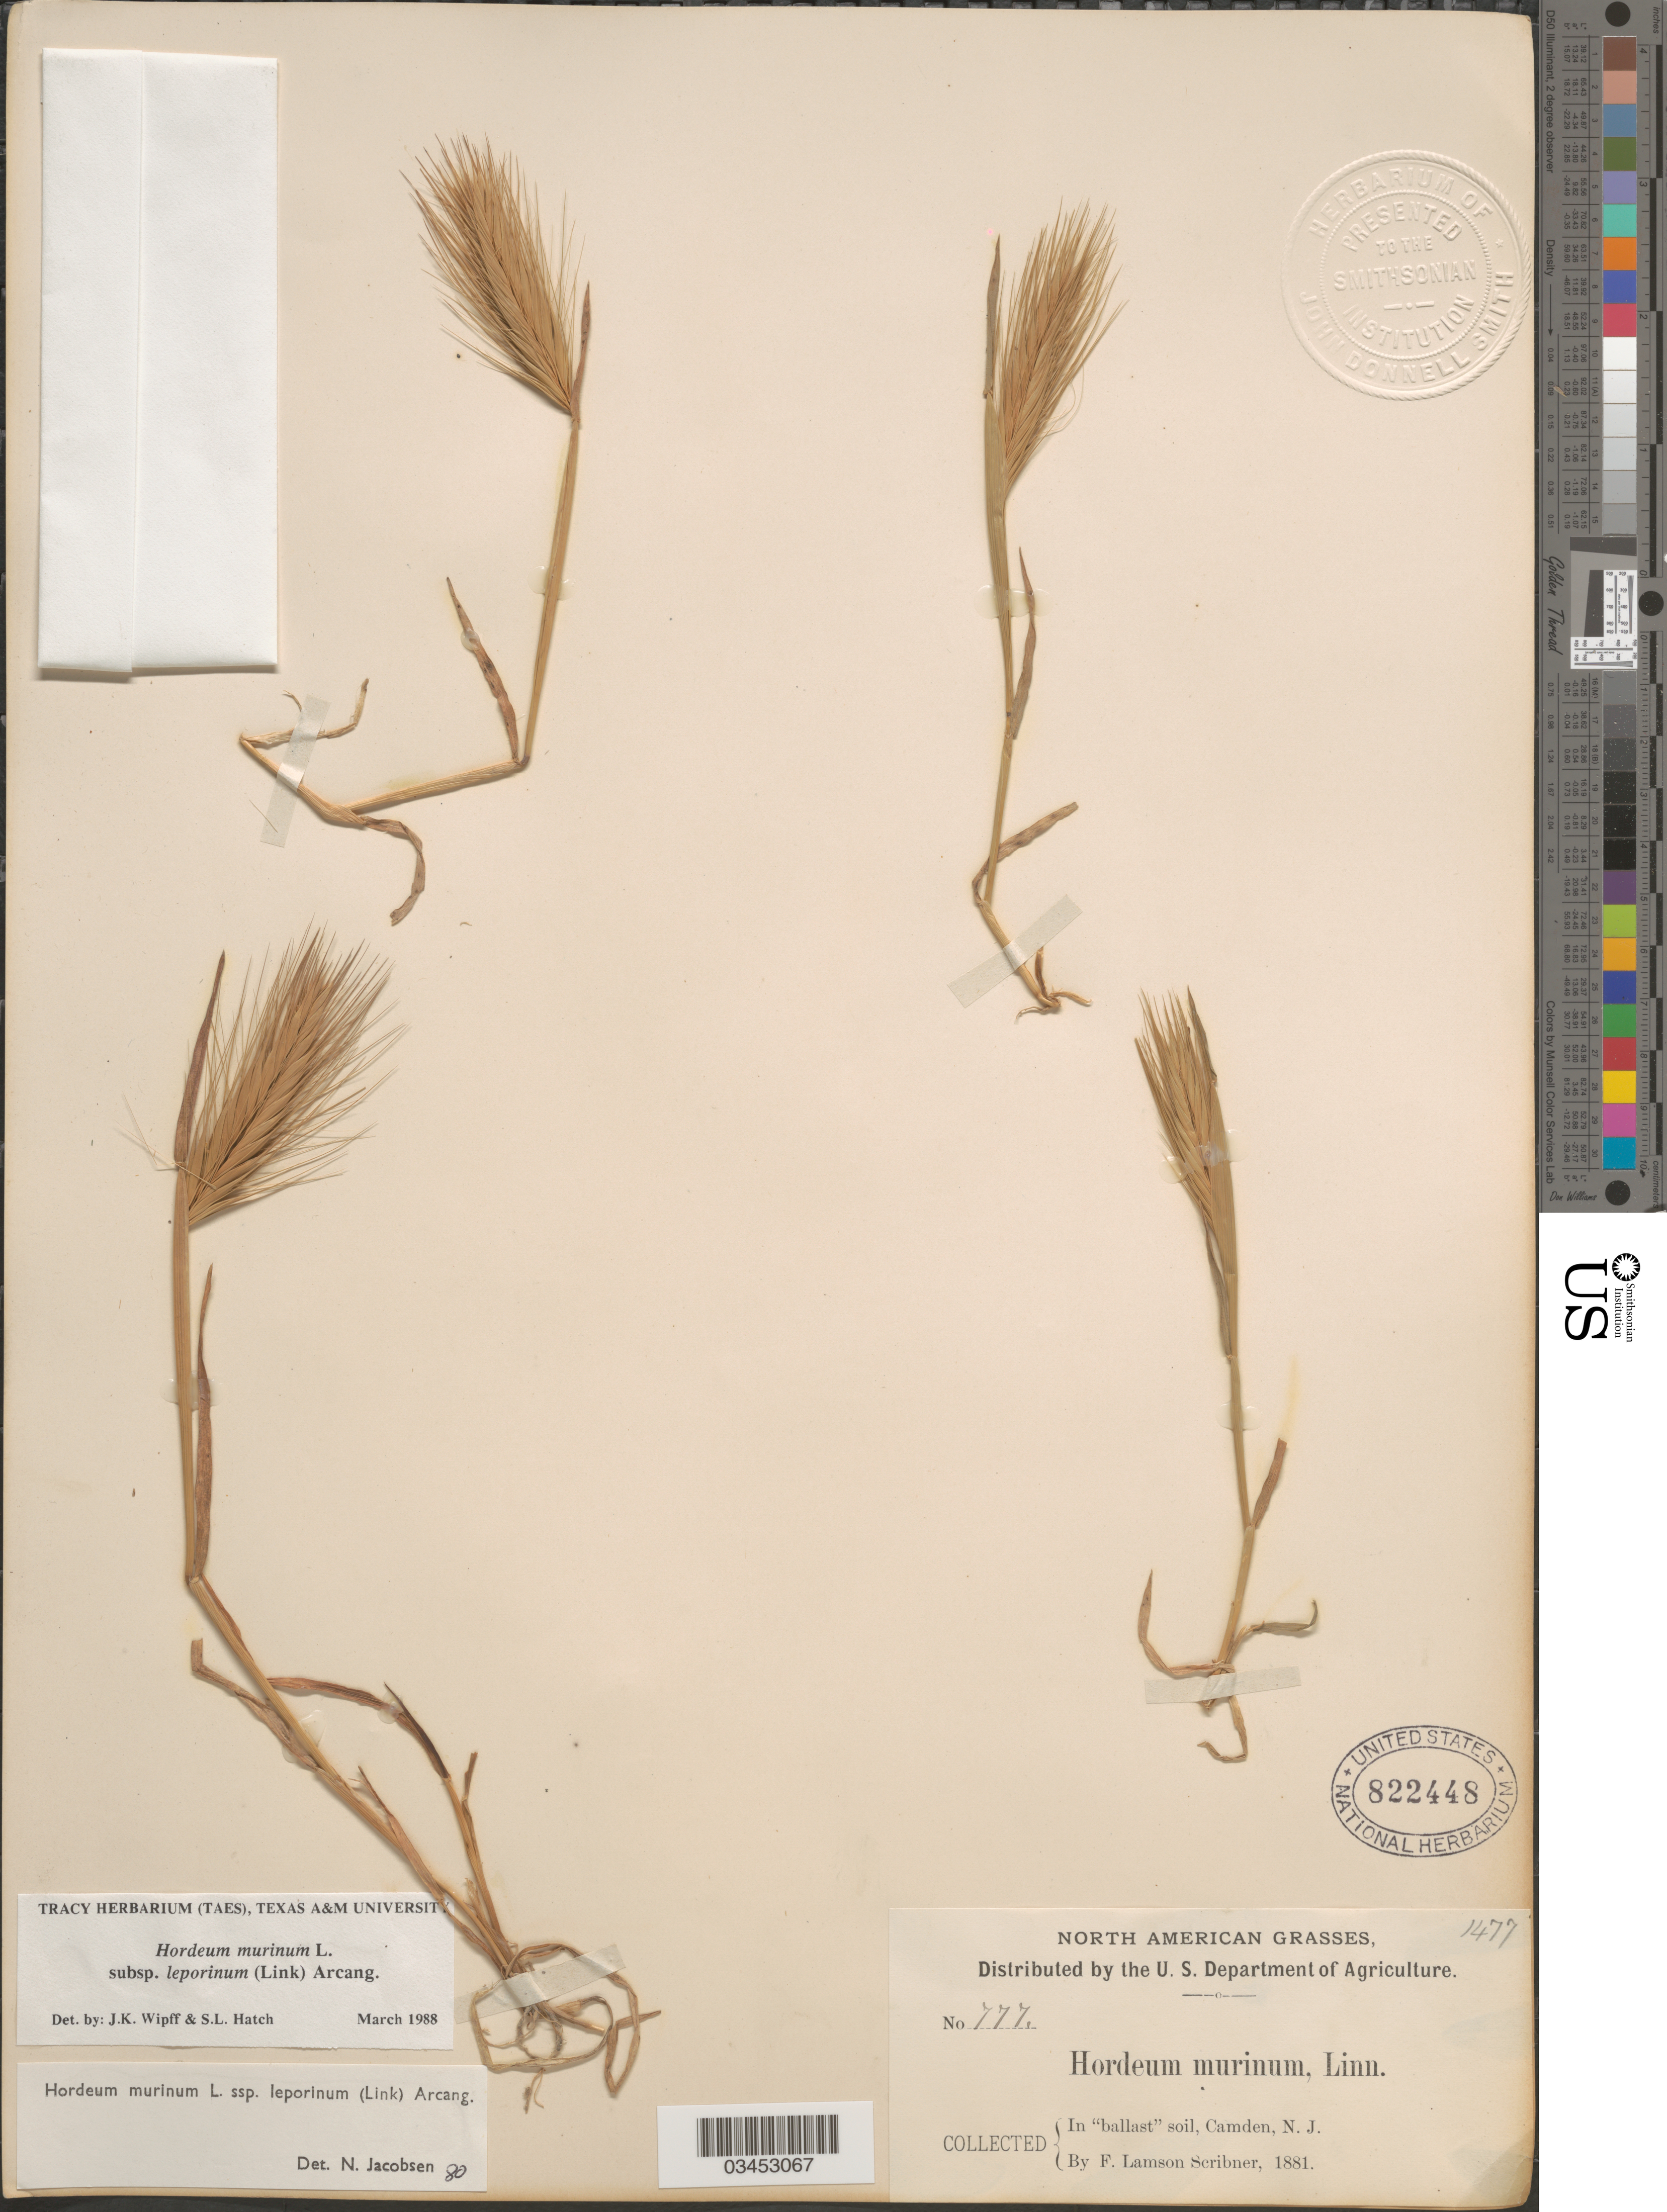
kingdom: Plantae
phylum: Tracheophyta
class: Liliopsida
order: Poales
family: Poaceae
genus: Hordeum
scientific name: Hordeum murinum subsp. leporinum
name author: (Link) Arcang.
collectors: F. L. Scribner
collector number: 777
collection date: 1881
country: United States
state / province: New Jersey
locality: In "ballast" soil, Camden.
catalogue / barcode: US 822448